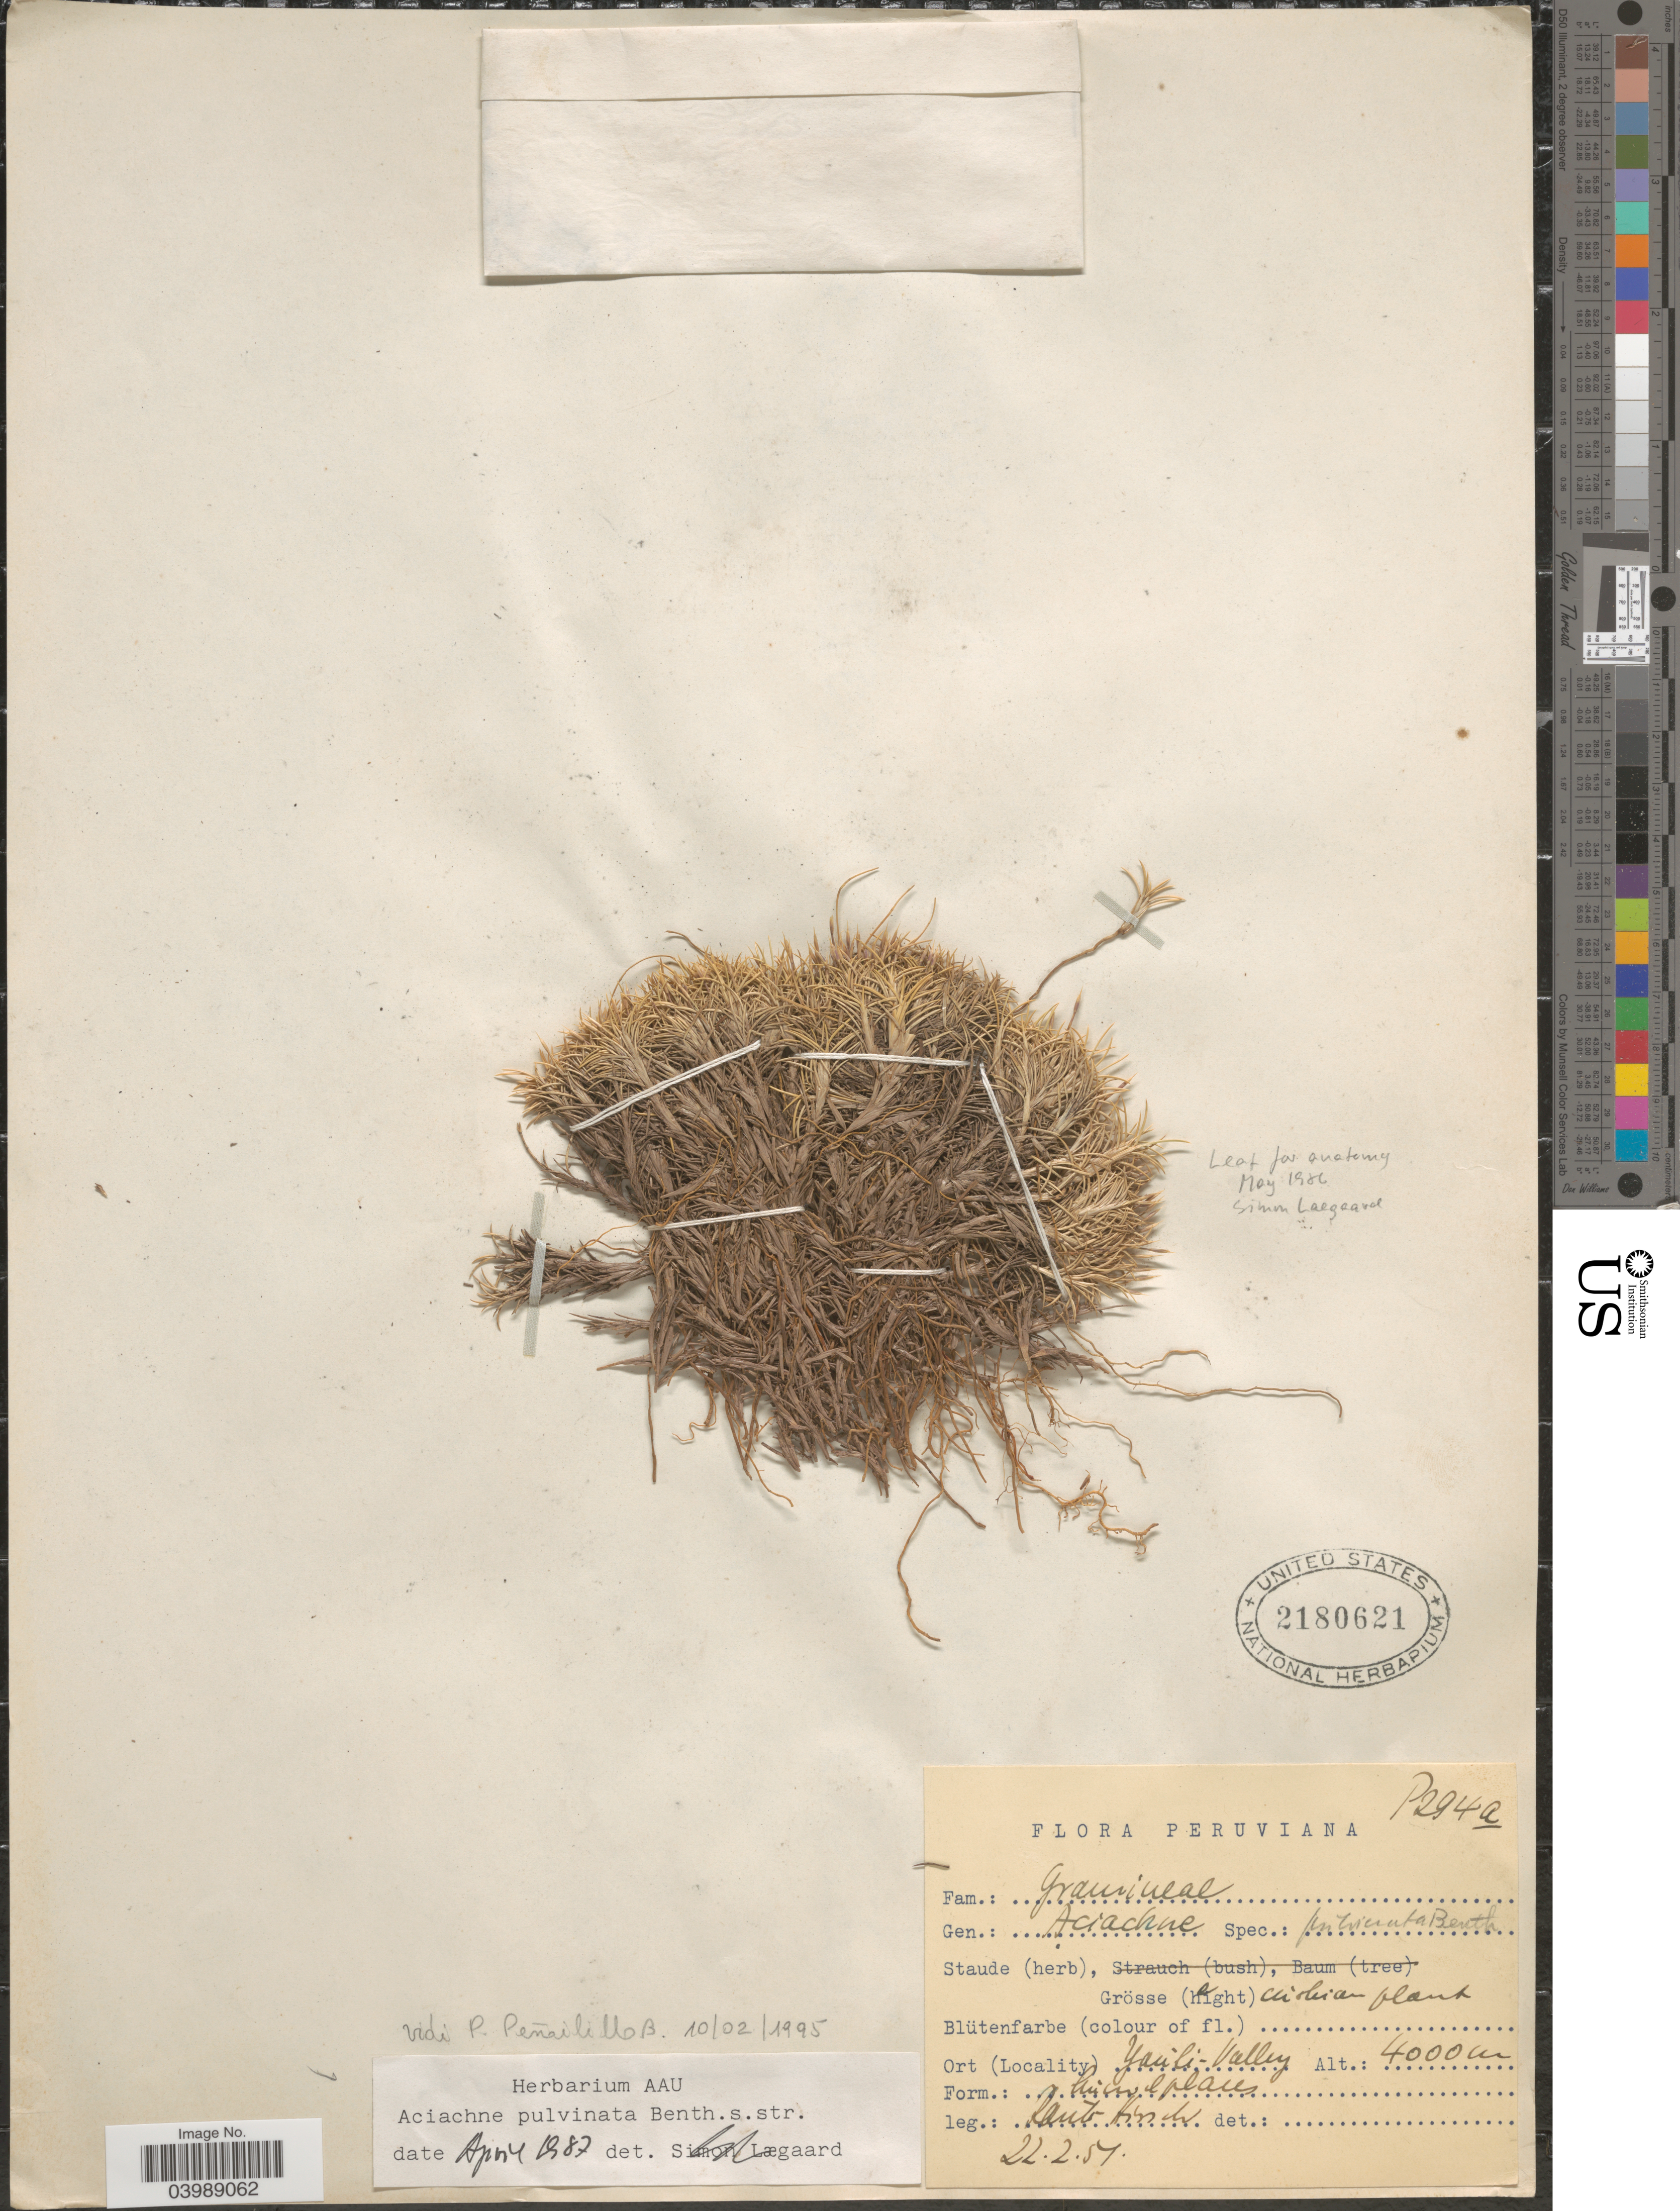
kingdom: Plantae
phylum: Tracheophyta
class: Liliopsida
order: Poales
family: Poaceae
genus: Aciachne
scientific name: Aciachne pulvinata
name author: Benth.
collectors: W. Rauh & G. Hirsch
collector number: P294a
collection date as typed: Transcribed d/m/y: 22/2/51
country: Peru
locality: Paúli-Valley.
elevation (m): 4000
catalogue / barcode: US 2180621